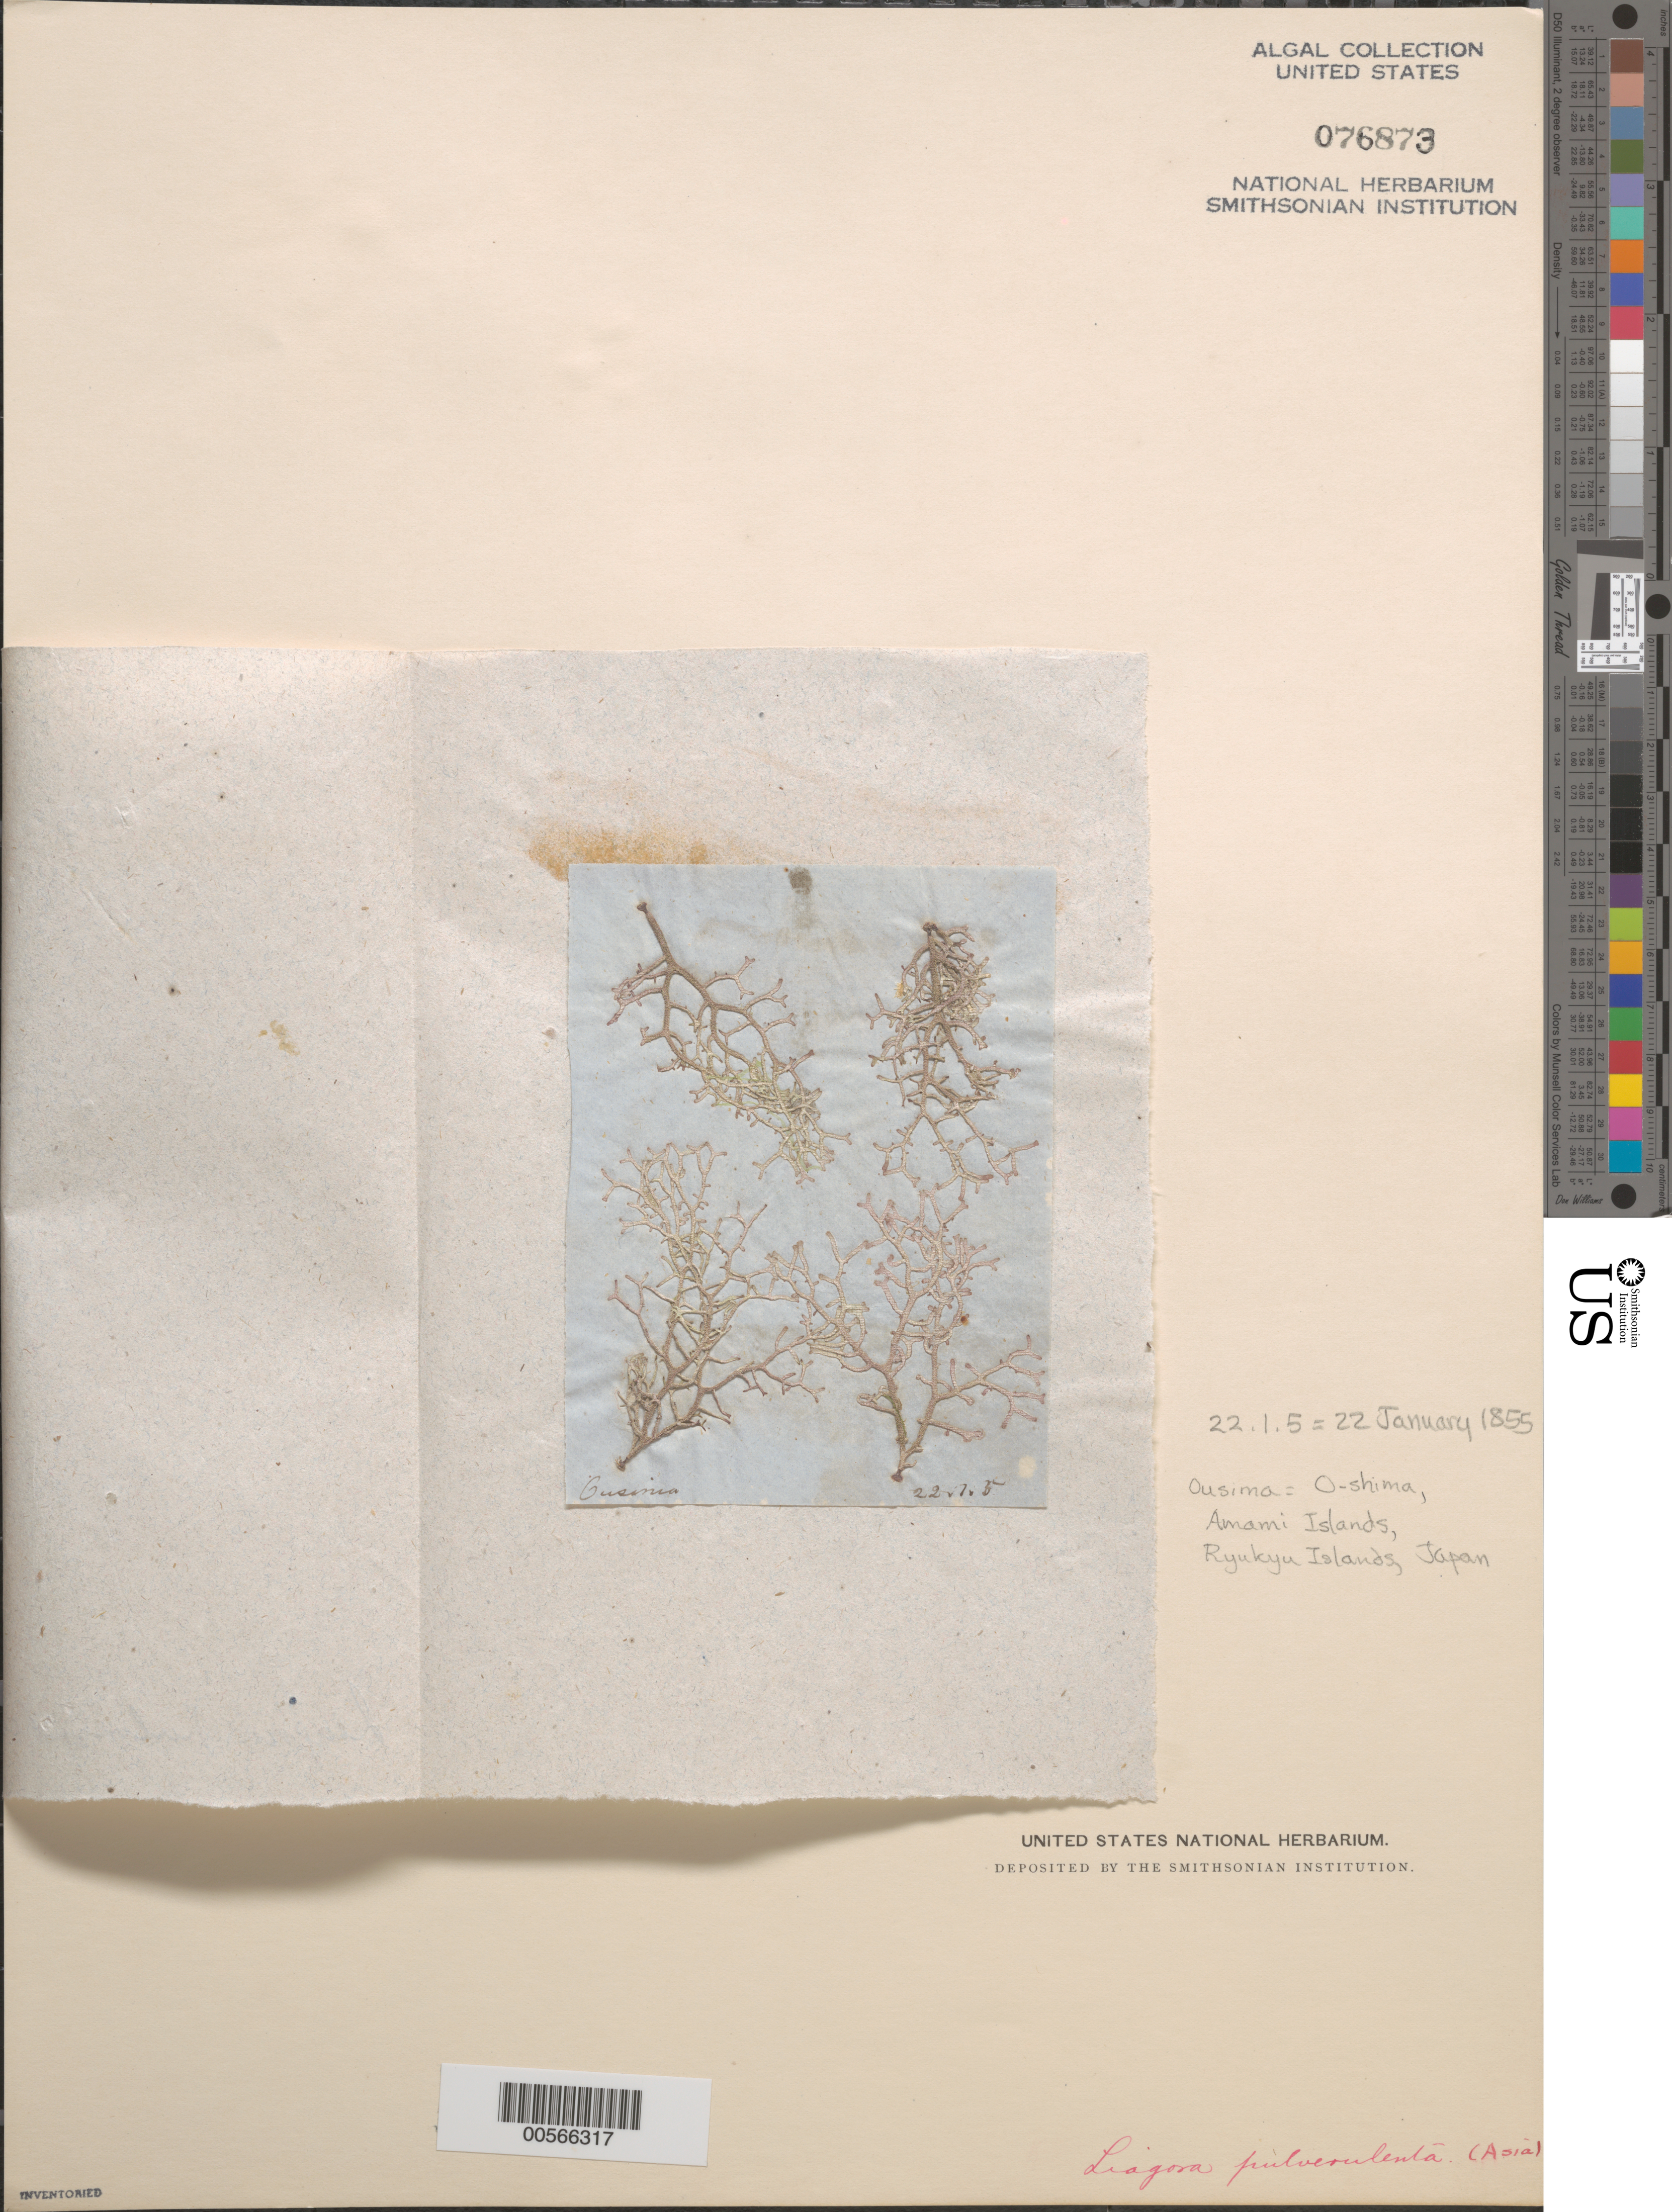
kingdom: Plantae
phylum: Rhodophyta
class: Florideophyceae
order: Nemaliales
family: Liagoraceae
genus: Liagora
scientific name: Liagora ceranoides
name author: J.V.Lamouroux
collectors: C. Wright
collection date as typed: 22 Jan 1855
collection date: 1855-01-22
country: Japan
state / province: Kagosima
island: Amami Oshima (Ousima)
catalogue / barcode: US 76873